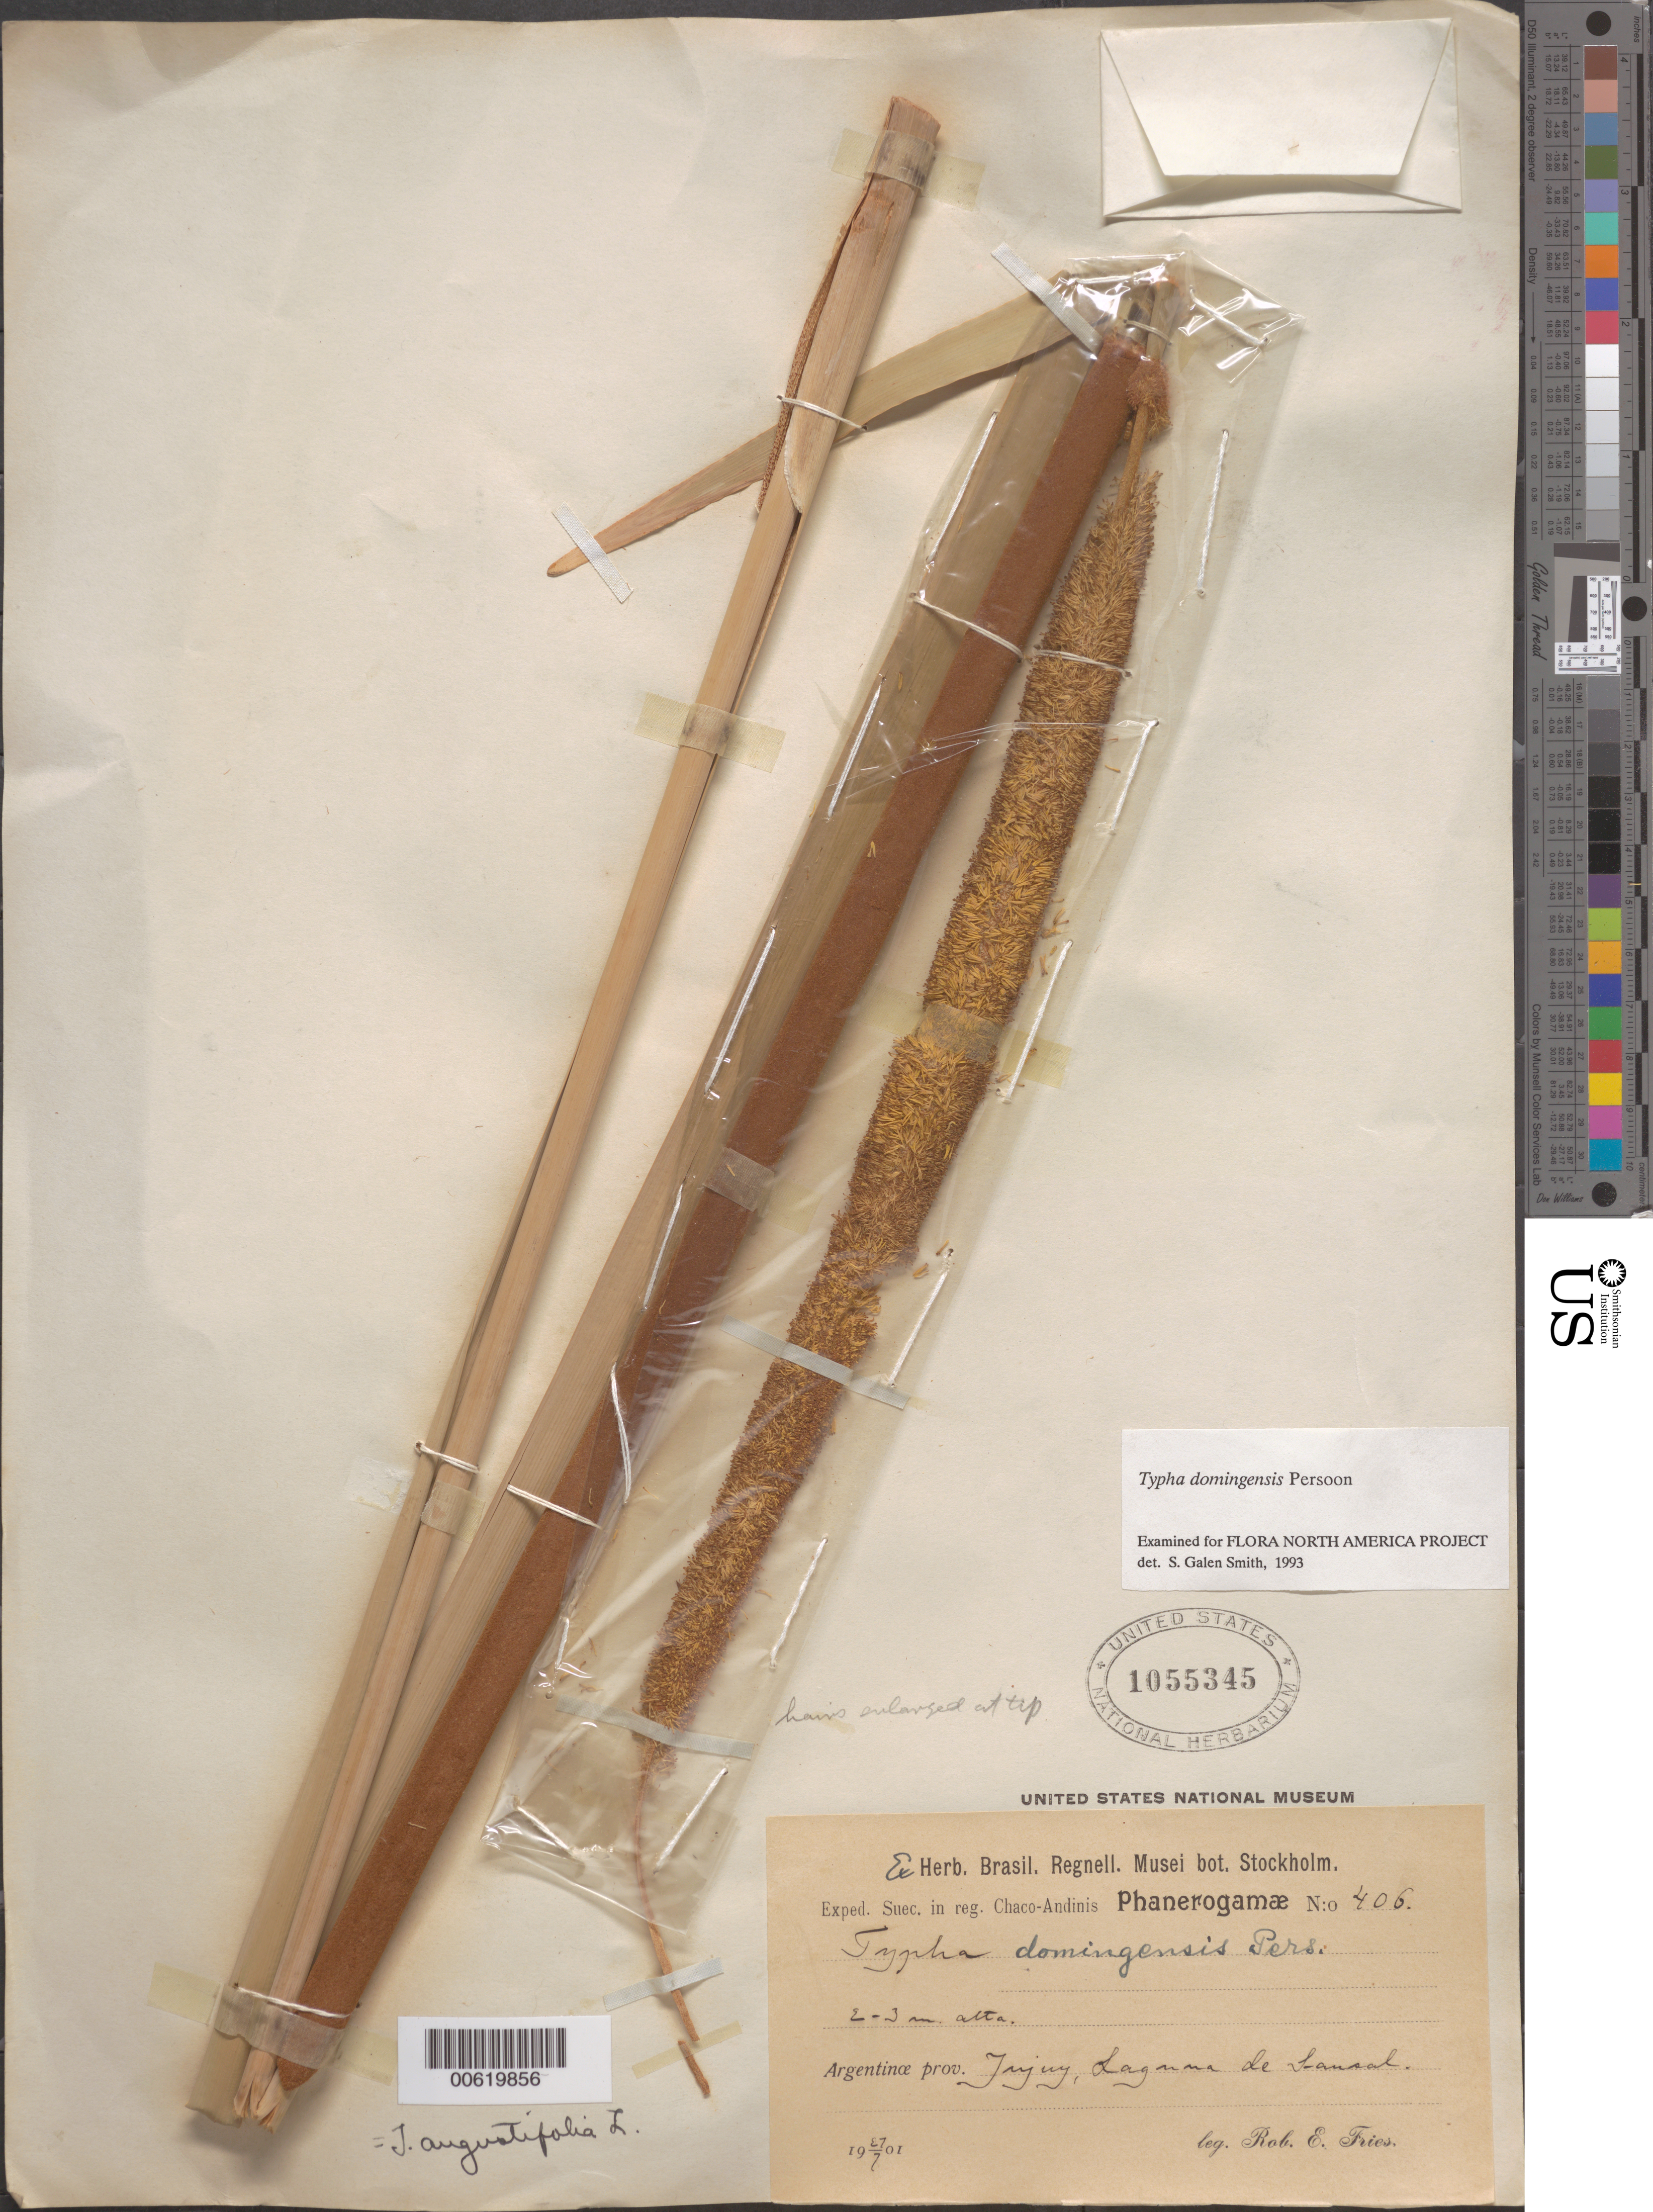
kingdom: Plantae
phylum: Tracheophyta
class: Liliopsida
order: Poales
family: Typhaceae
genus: Typha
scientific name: Typha domingensis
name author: Pers.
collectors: R. E. Fries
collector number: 406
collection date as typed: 27 Jul 1901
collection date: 1901-07-27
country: Argentina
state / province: Jujuy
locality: Laguna de Lansal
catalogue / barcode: US 1055345